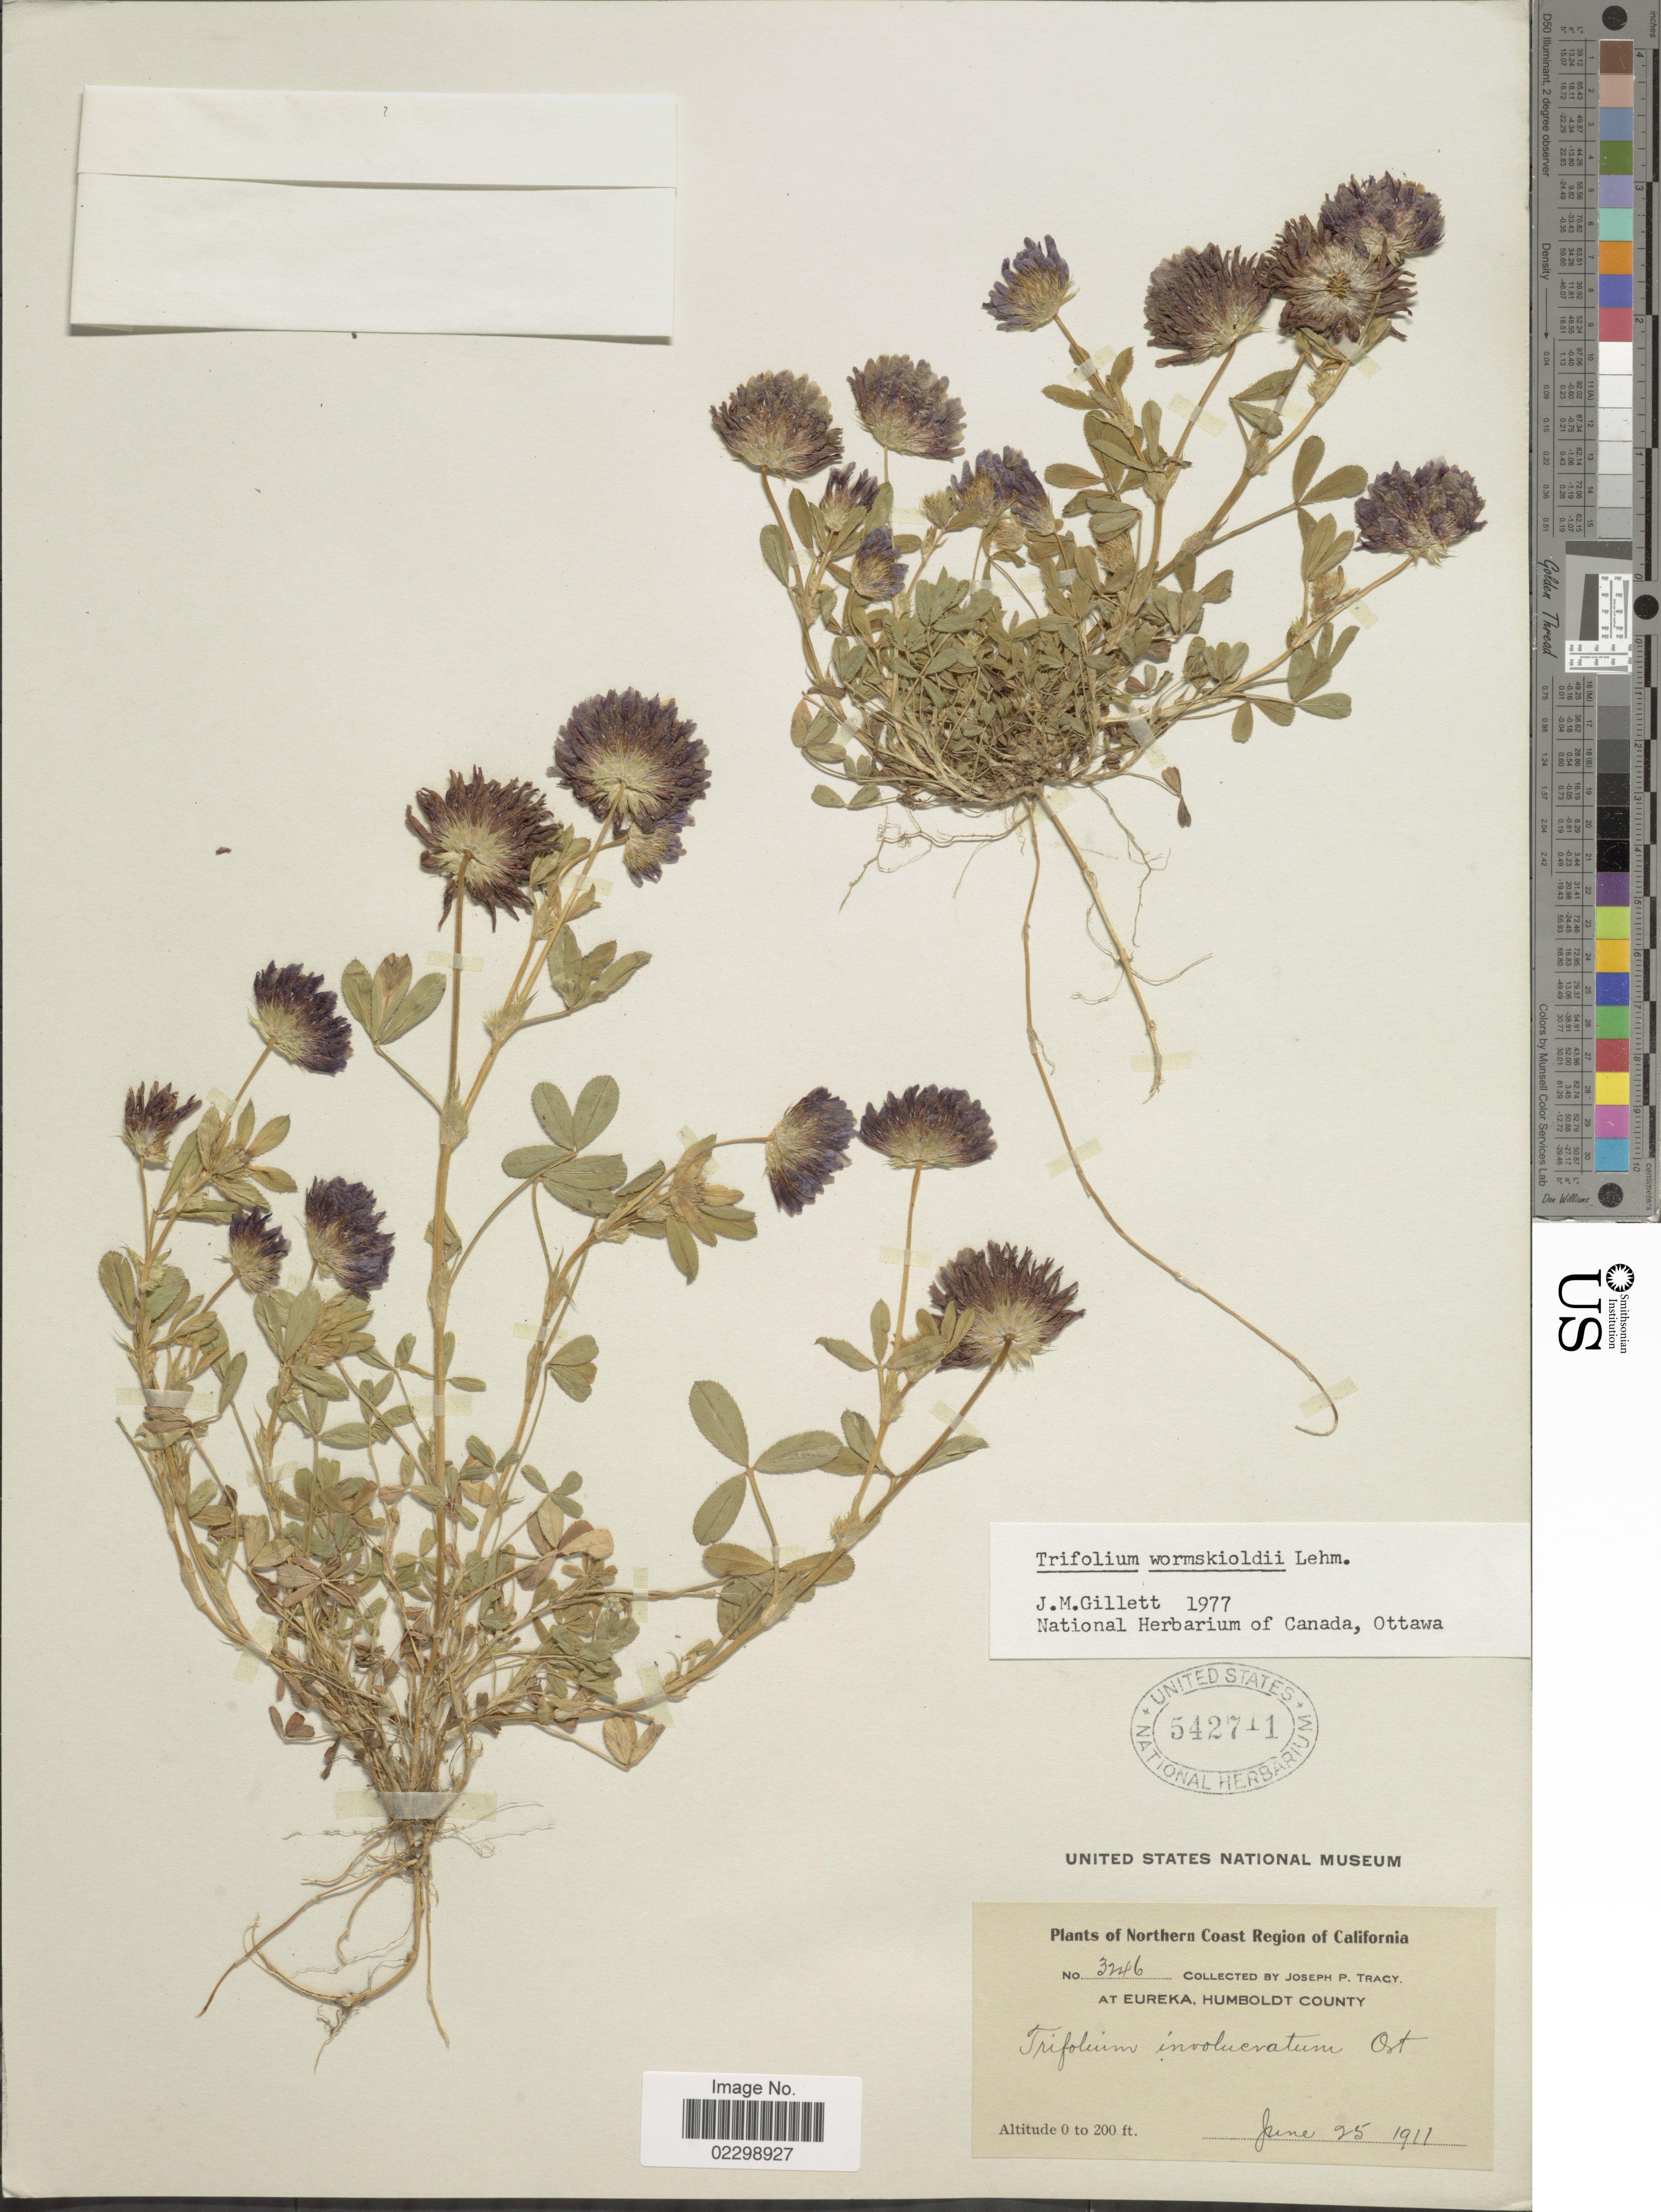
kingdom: Plantae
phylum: Tracheophyta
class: Magnoliopsida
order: Fabales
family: Fabaceae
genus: Trifolium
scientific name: Trifolium wormskioldii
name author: Lehm.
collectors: J. Tracy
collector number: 3246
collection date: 1911-06-25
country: United States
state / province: California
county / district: Humboldt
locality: Northern Coast of California, at Eureka, Humboldt County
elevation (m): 0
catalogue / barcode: US 542711